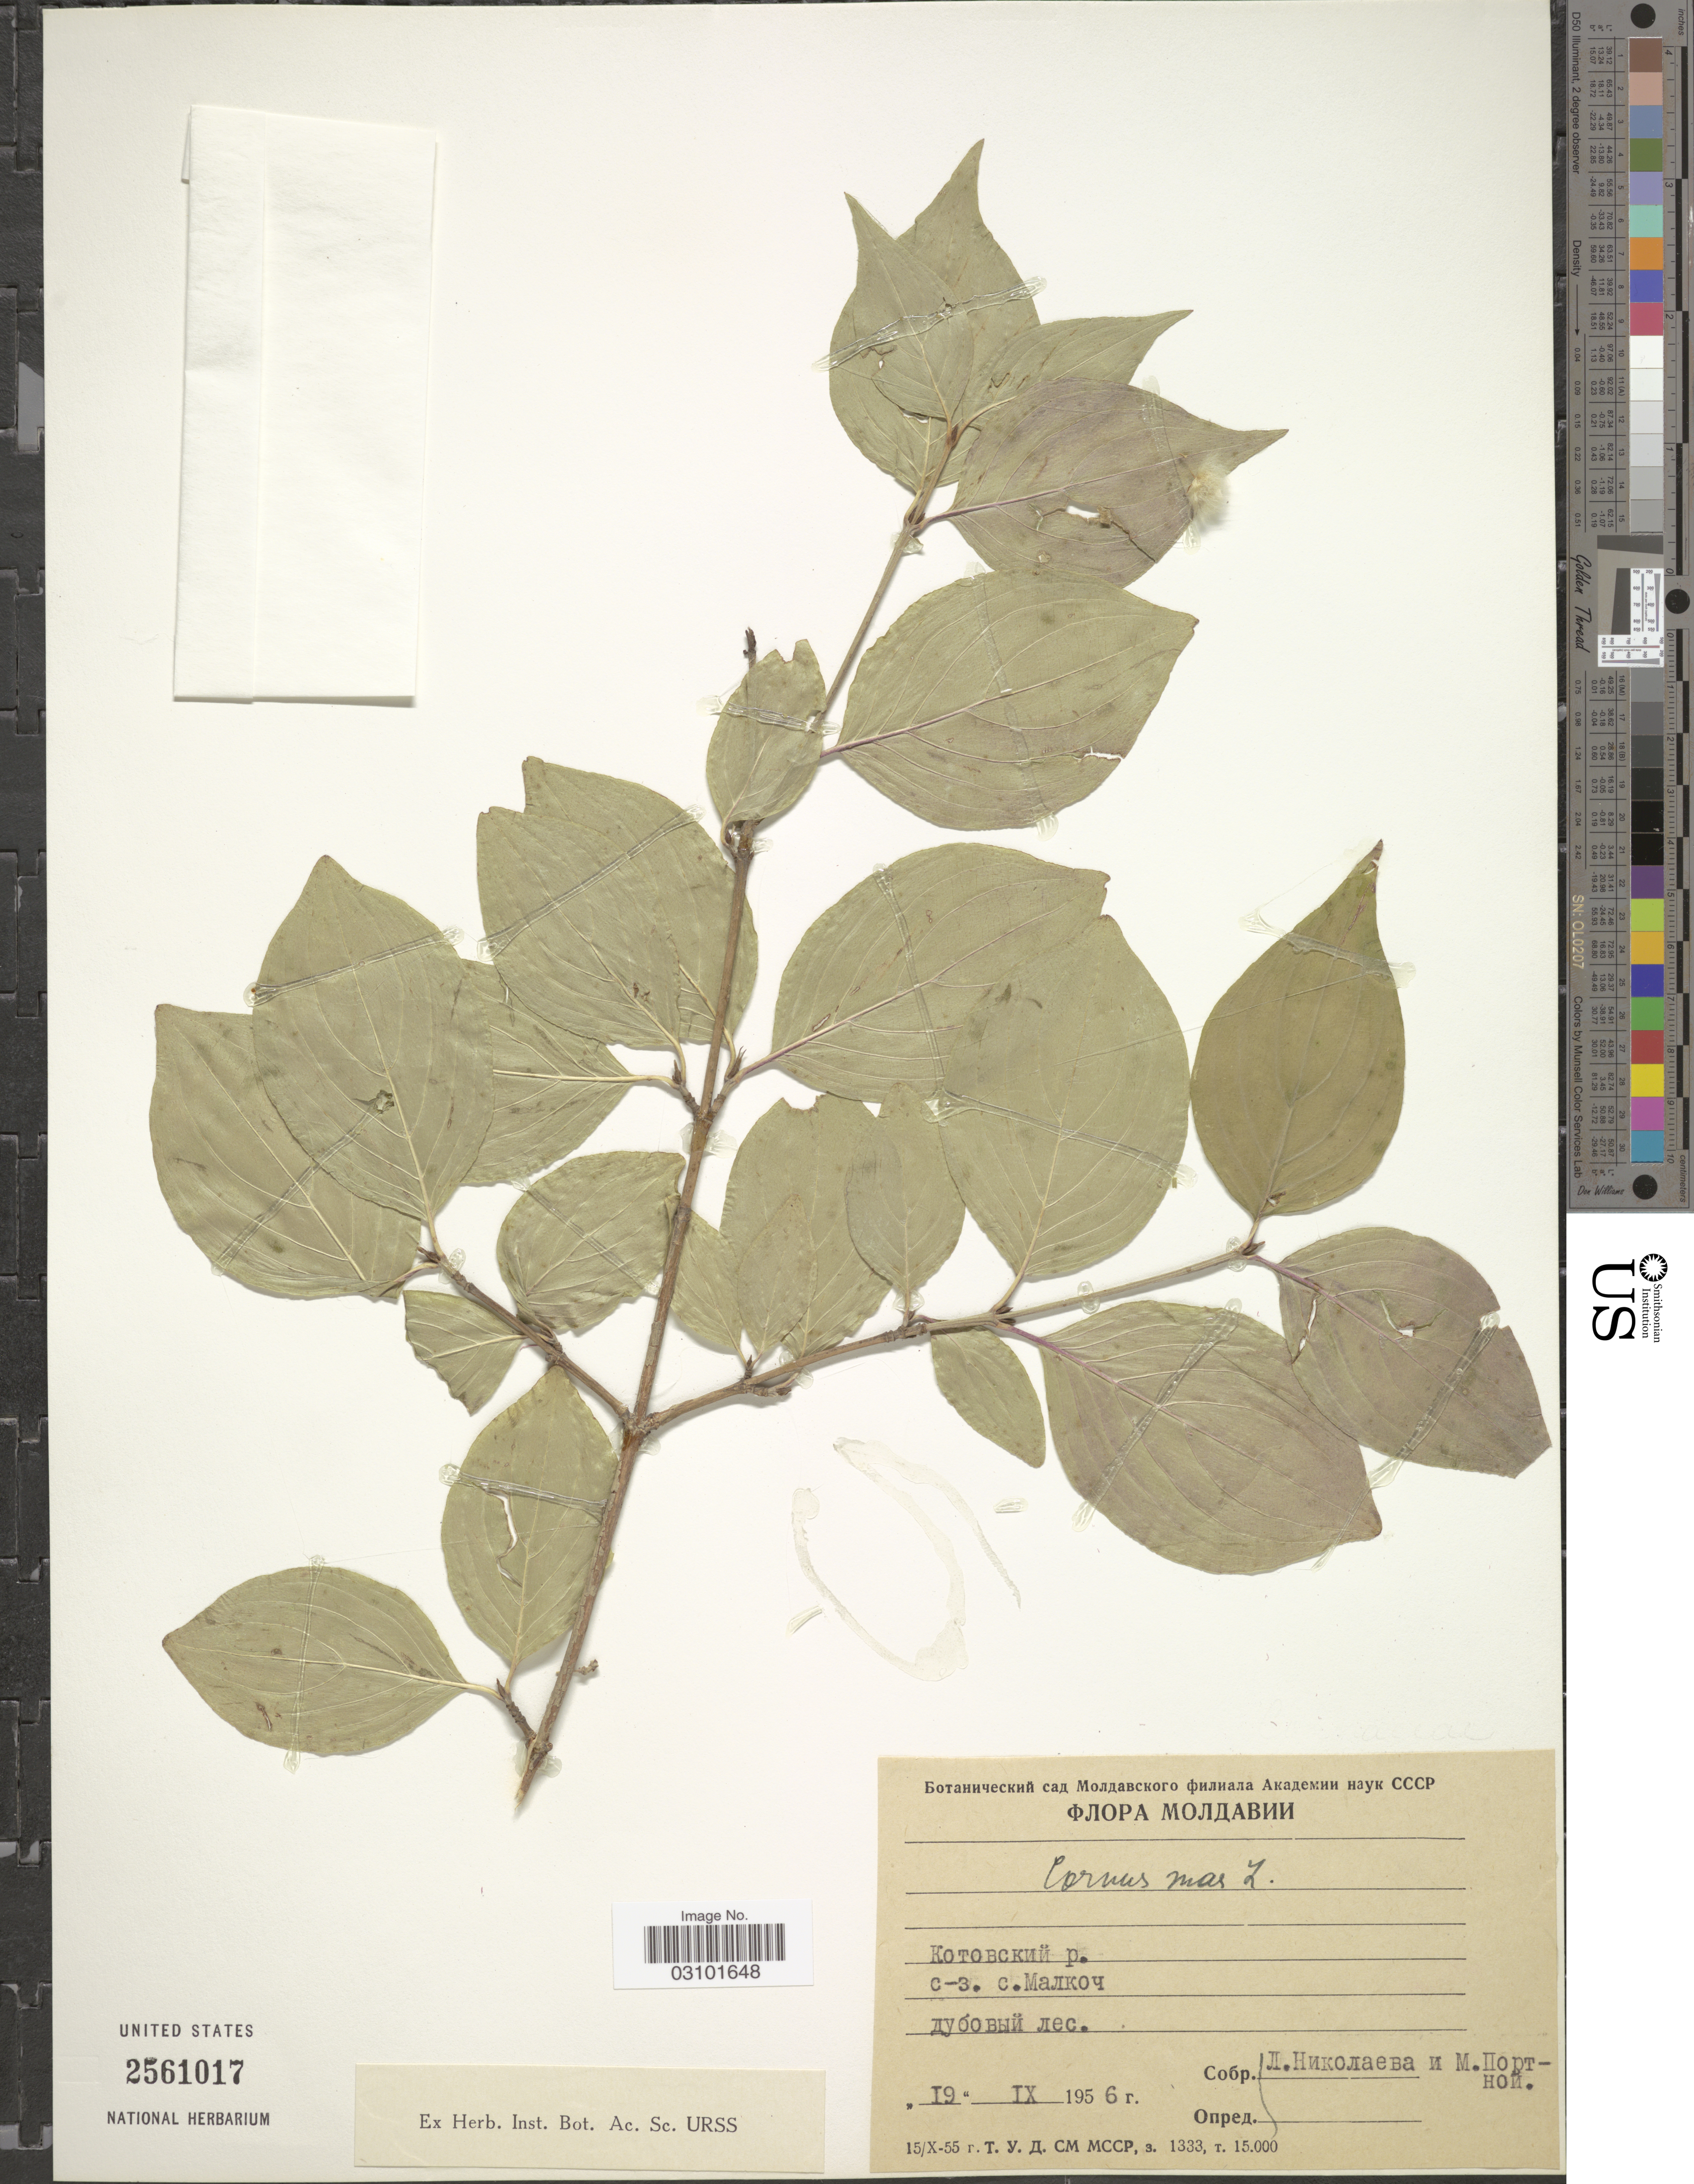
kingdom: Plantae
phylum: Tracheophyta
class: Magnoliopsida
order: Cornales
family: Cornaceae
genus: Cornus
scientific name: Cornus mas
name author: L.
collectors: L. Nikolaeva & M. Portnoiy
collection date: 1956-09-19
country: Moldova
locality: Kotovskiy Rayon, village Malcoci.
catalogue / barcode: US 2561017